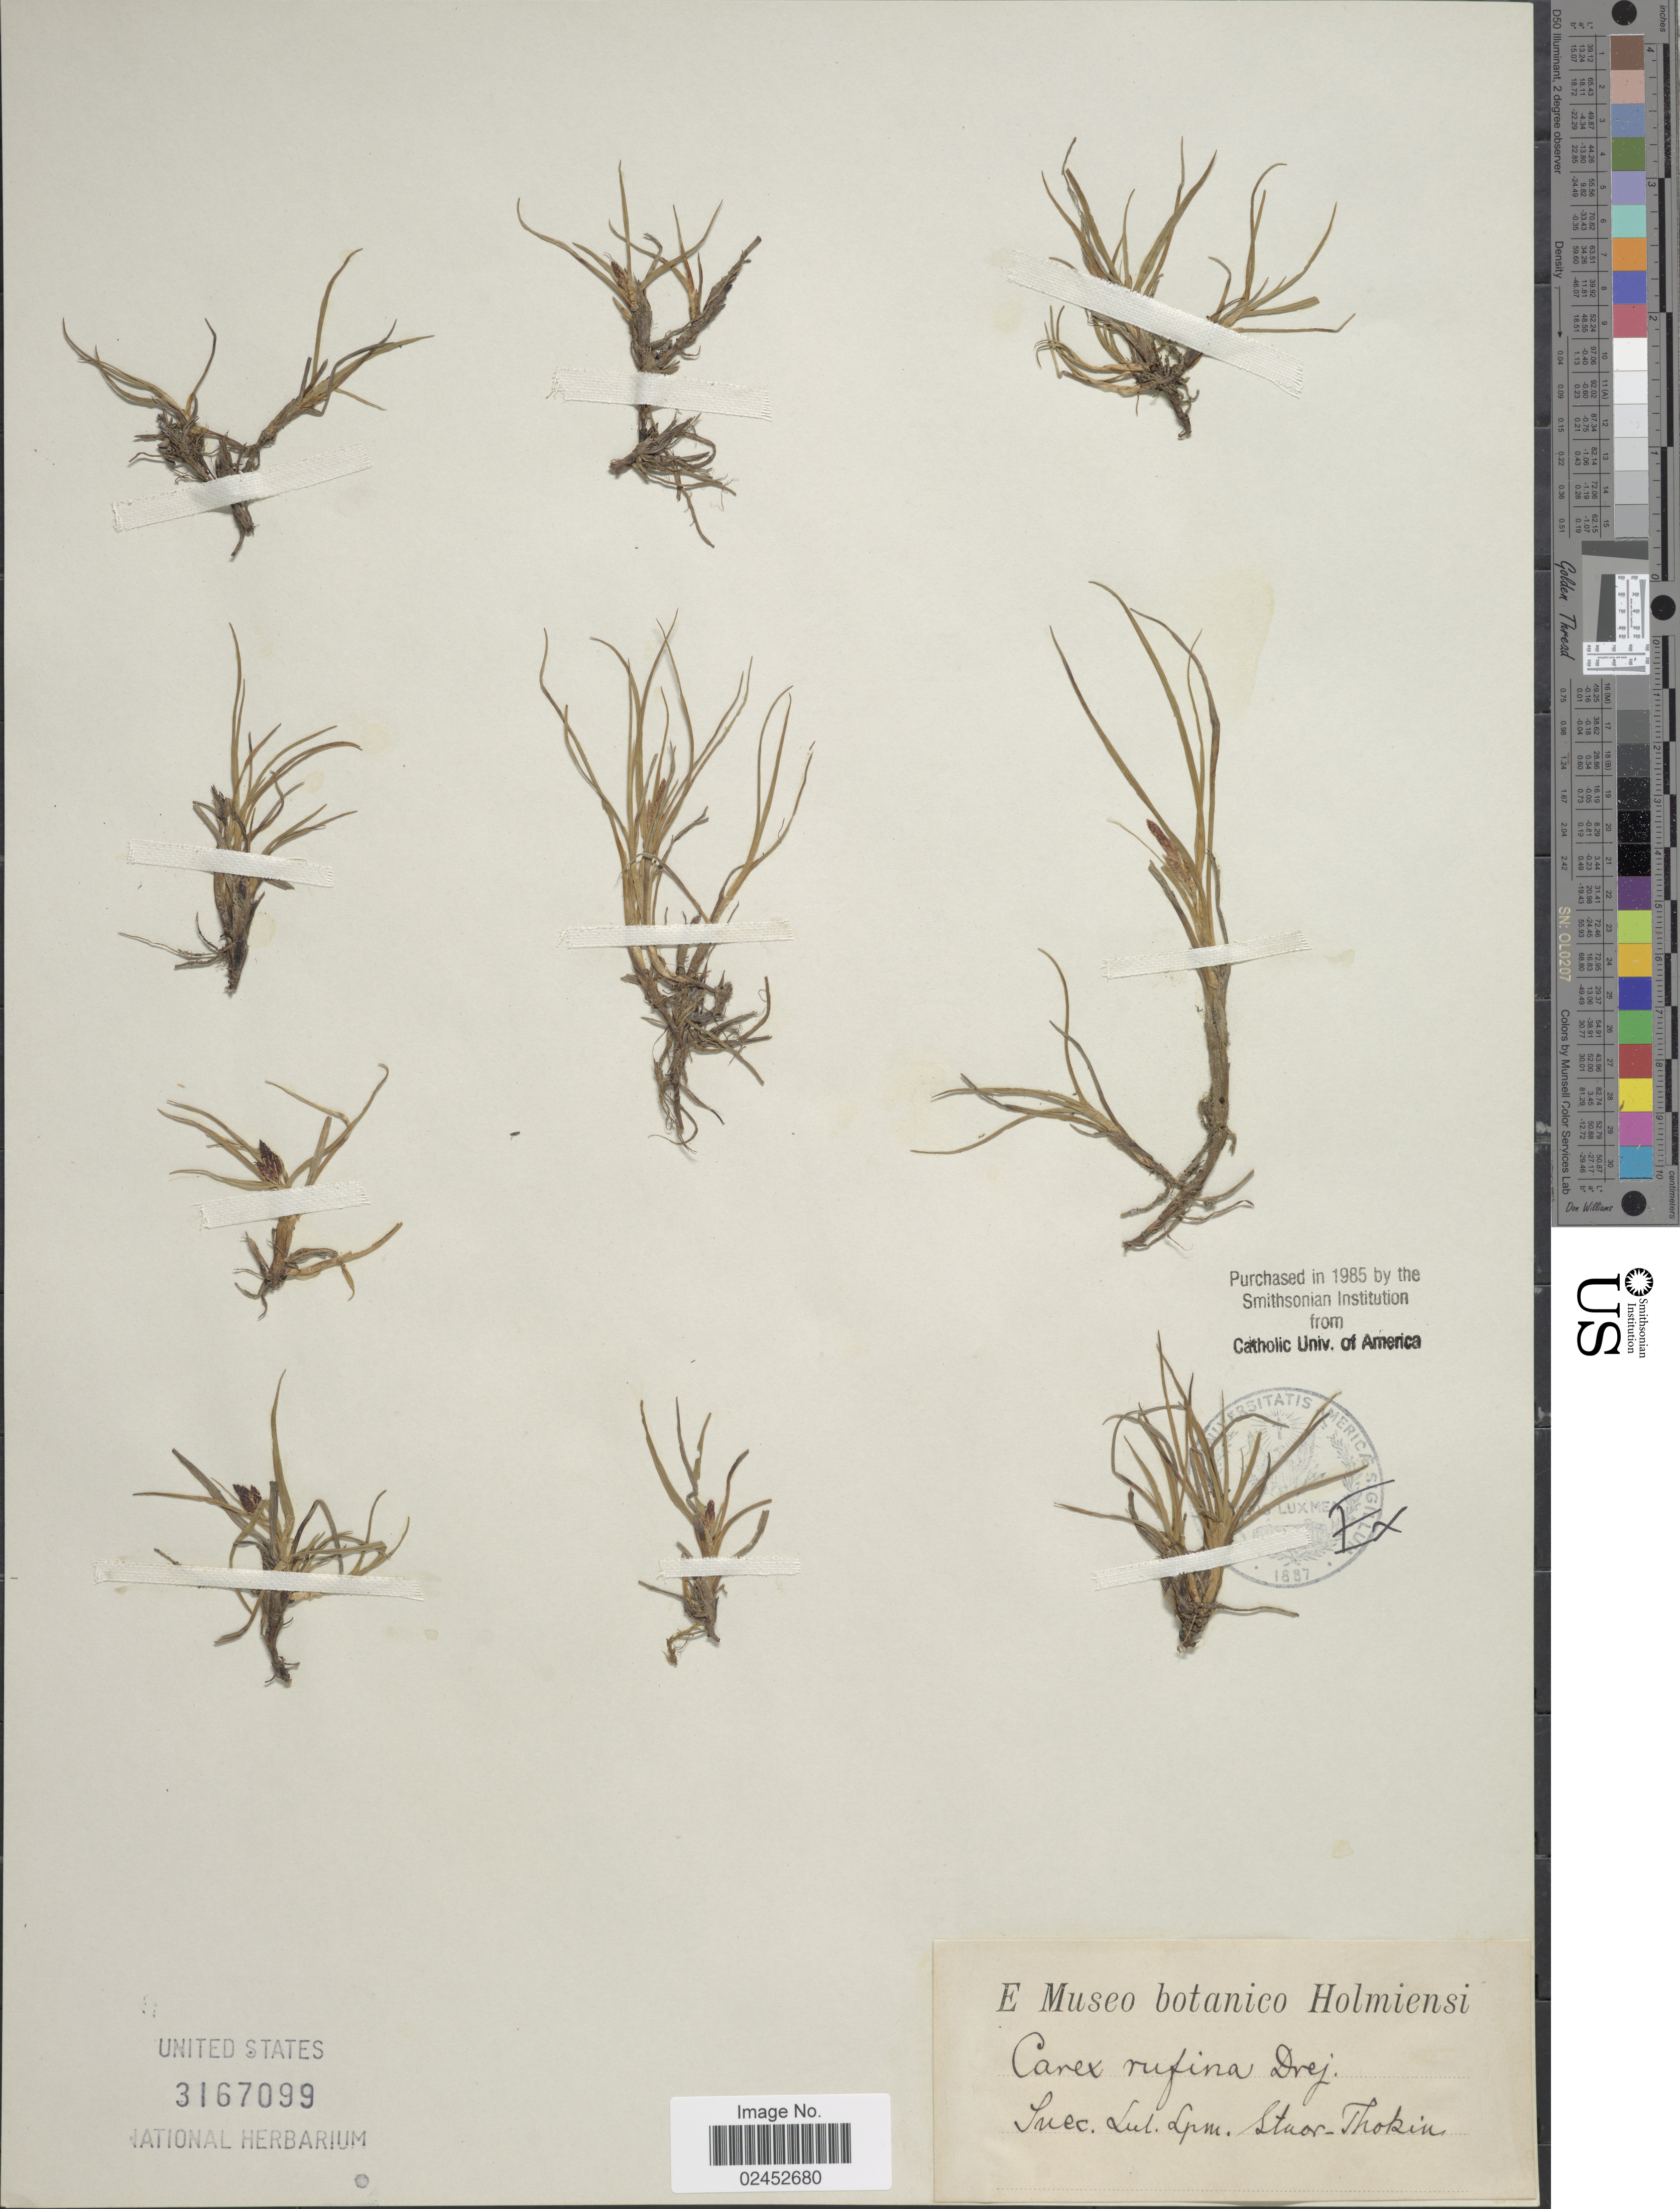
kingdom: Plantae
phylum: Tracheophyta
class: Liliopsida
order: Poales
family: Cyperaceae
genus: Carex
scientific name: Carex rufina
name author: Drejer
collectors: ex Museo botan. Holmiensi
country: Sweden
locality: Suec. Lul. Lpm. Stuor-Thokin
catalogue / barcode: US 3167099